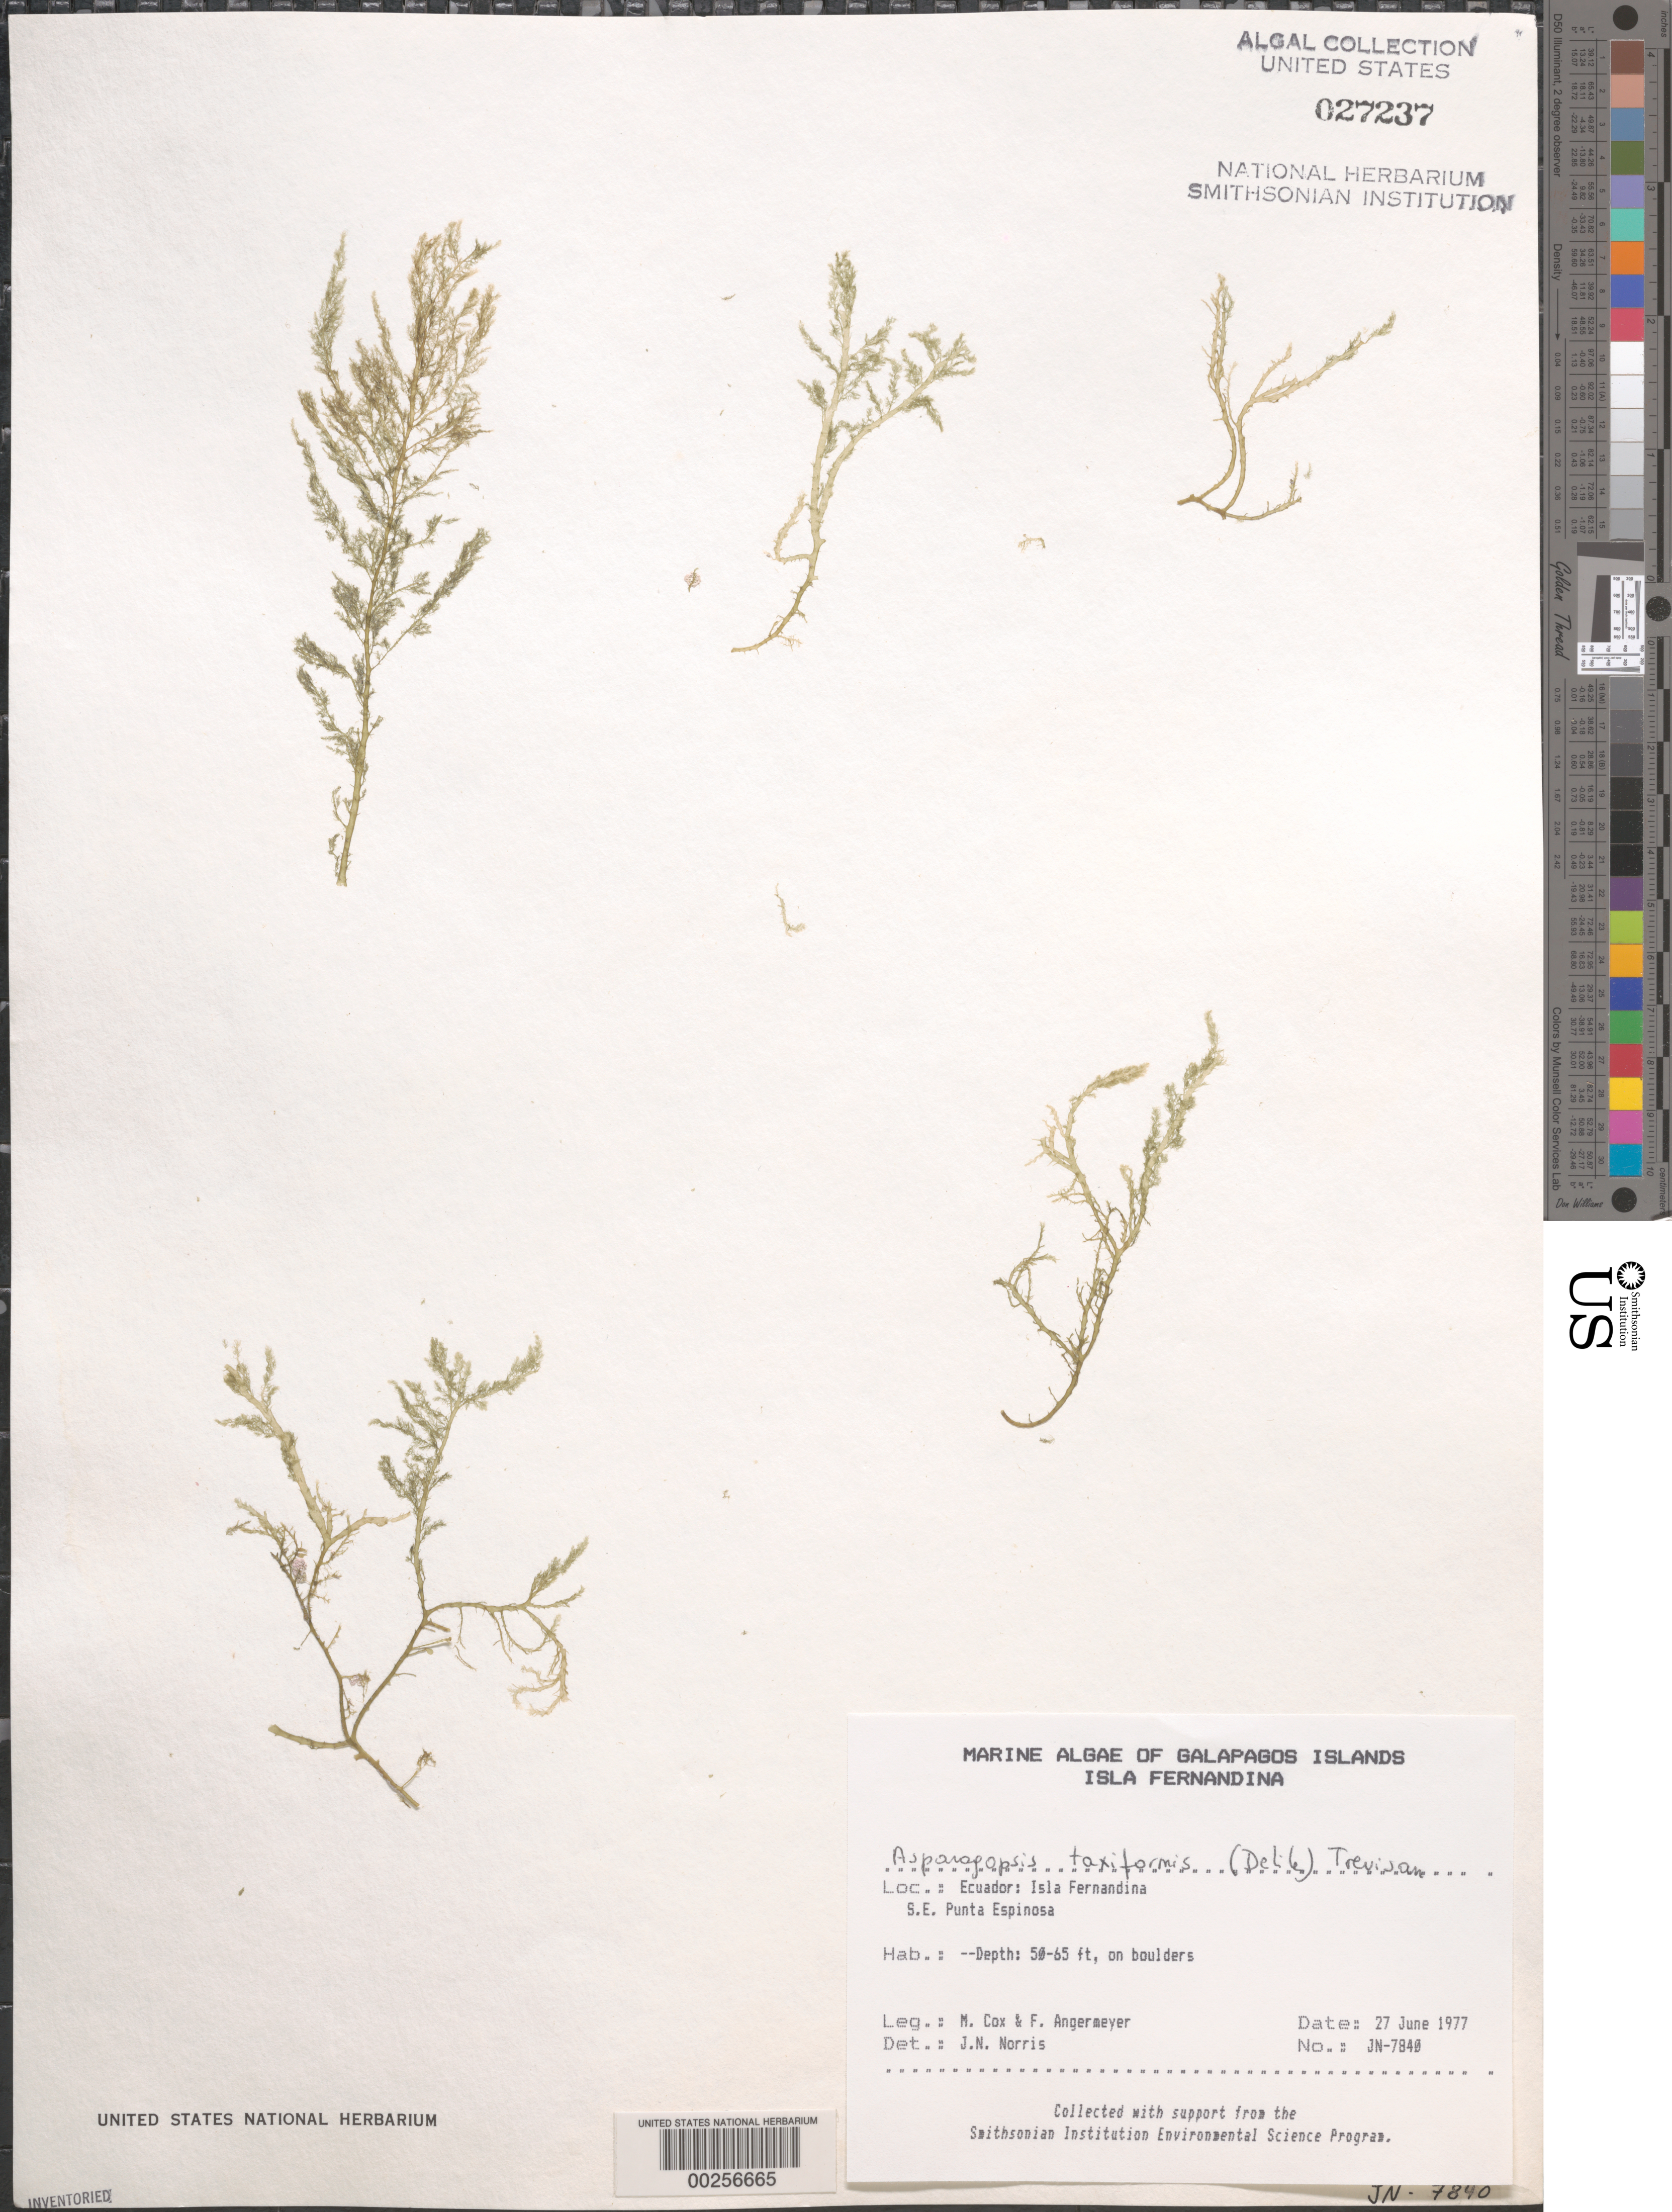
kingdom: Plantae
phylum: Rhodophyta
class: Florideophyceae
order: Bonnemaisoniales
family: Bonnemaisoniaceae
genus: Asparagopsis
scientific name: Asparagopsis taxiformis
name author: (Delile) Trevis.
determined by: Norris, James N.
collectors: M. Cox & F. Angermeyer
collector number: Jn-7840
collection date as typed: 27 Jun 1977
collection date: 1977-06-27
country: Ecuador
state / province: Colón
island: Fernandina [Narborough]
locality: Punta Espinosa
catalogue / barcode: US 27237